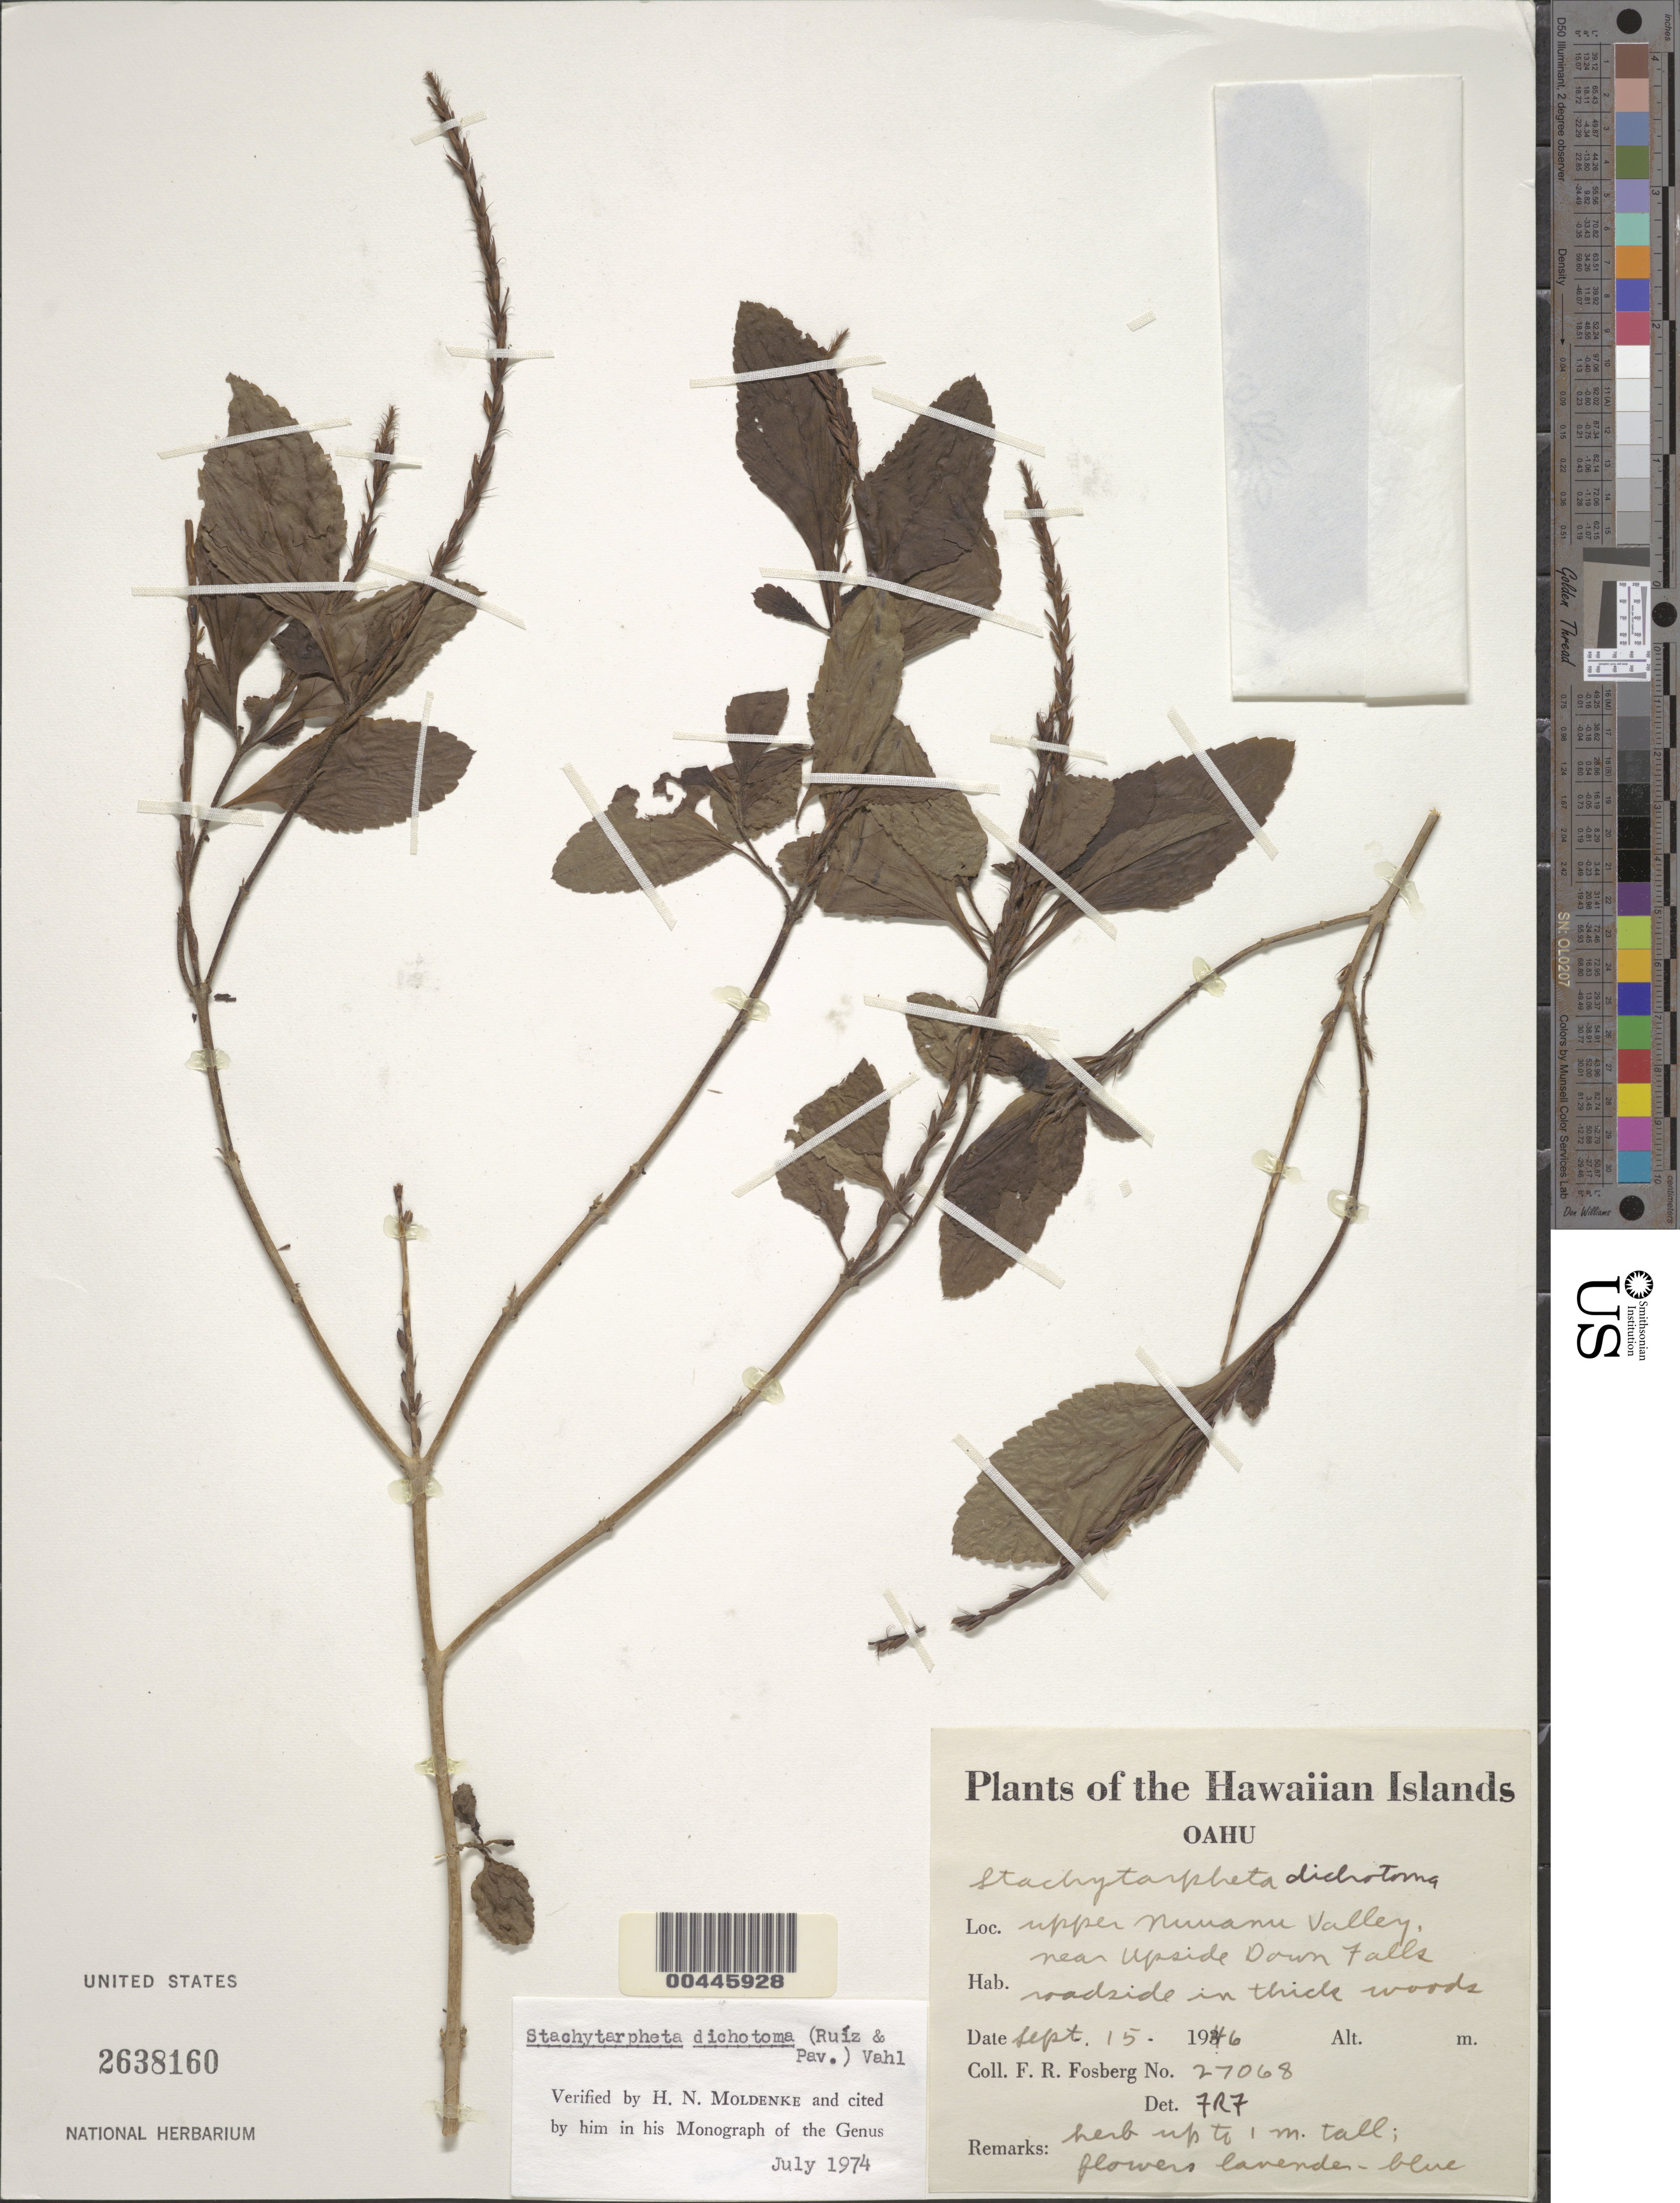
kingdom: Plantae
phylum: Tracheophyta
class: Magnoliopsida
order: Lamiales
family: Verbenaceae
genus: Stachytarpheta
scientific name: Stachytarpheta dichotoma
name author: (Ruiz & Pav.) Vahl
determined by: Moldenke, H. N.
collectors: F. R. Fosberg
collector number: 27068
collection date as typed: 15 Sep 1946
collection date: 1946-09-15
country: United States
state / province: Hawaii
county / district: Honolulu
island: Oahu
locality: Upper Nuuanu Valley, near Upside Down Falls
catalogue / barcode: US 2638160